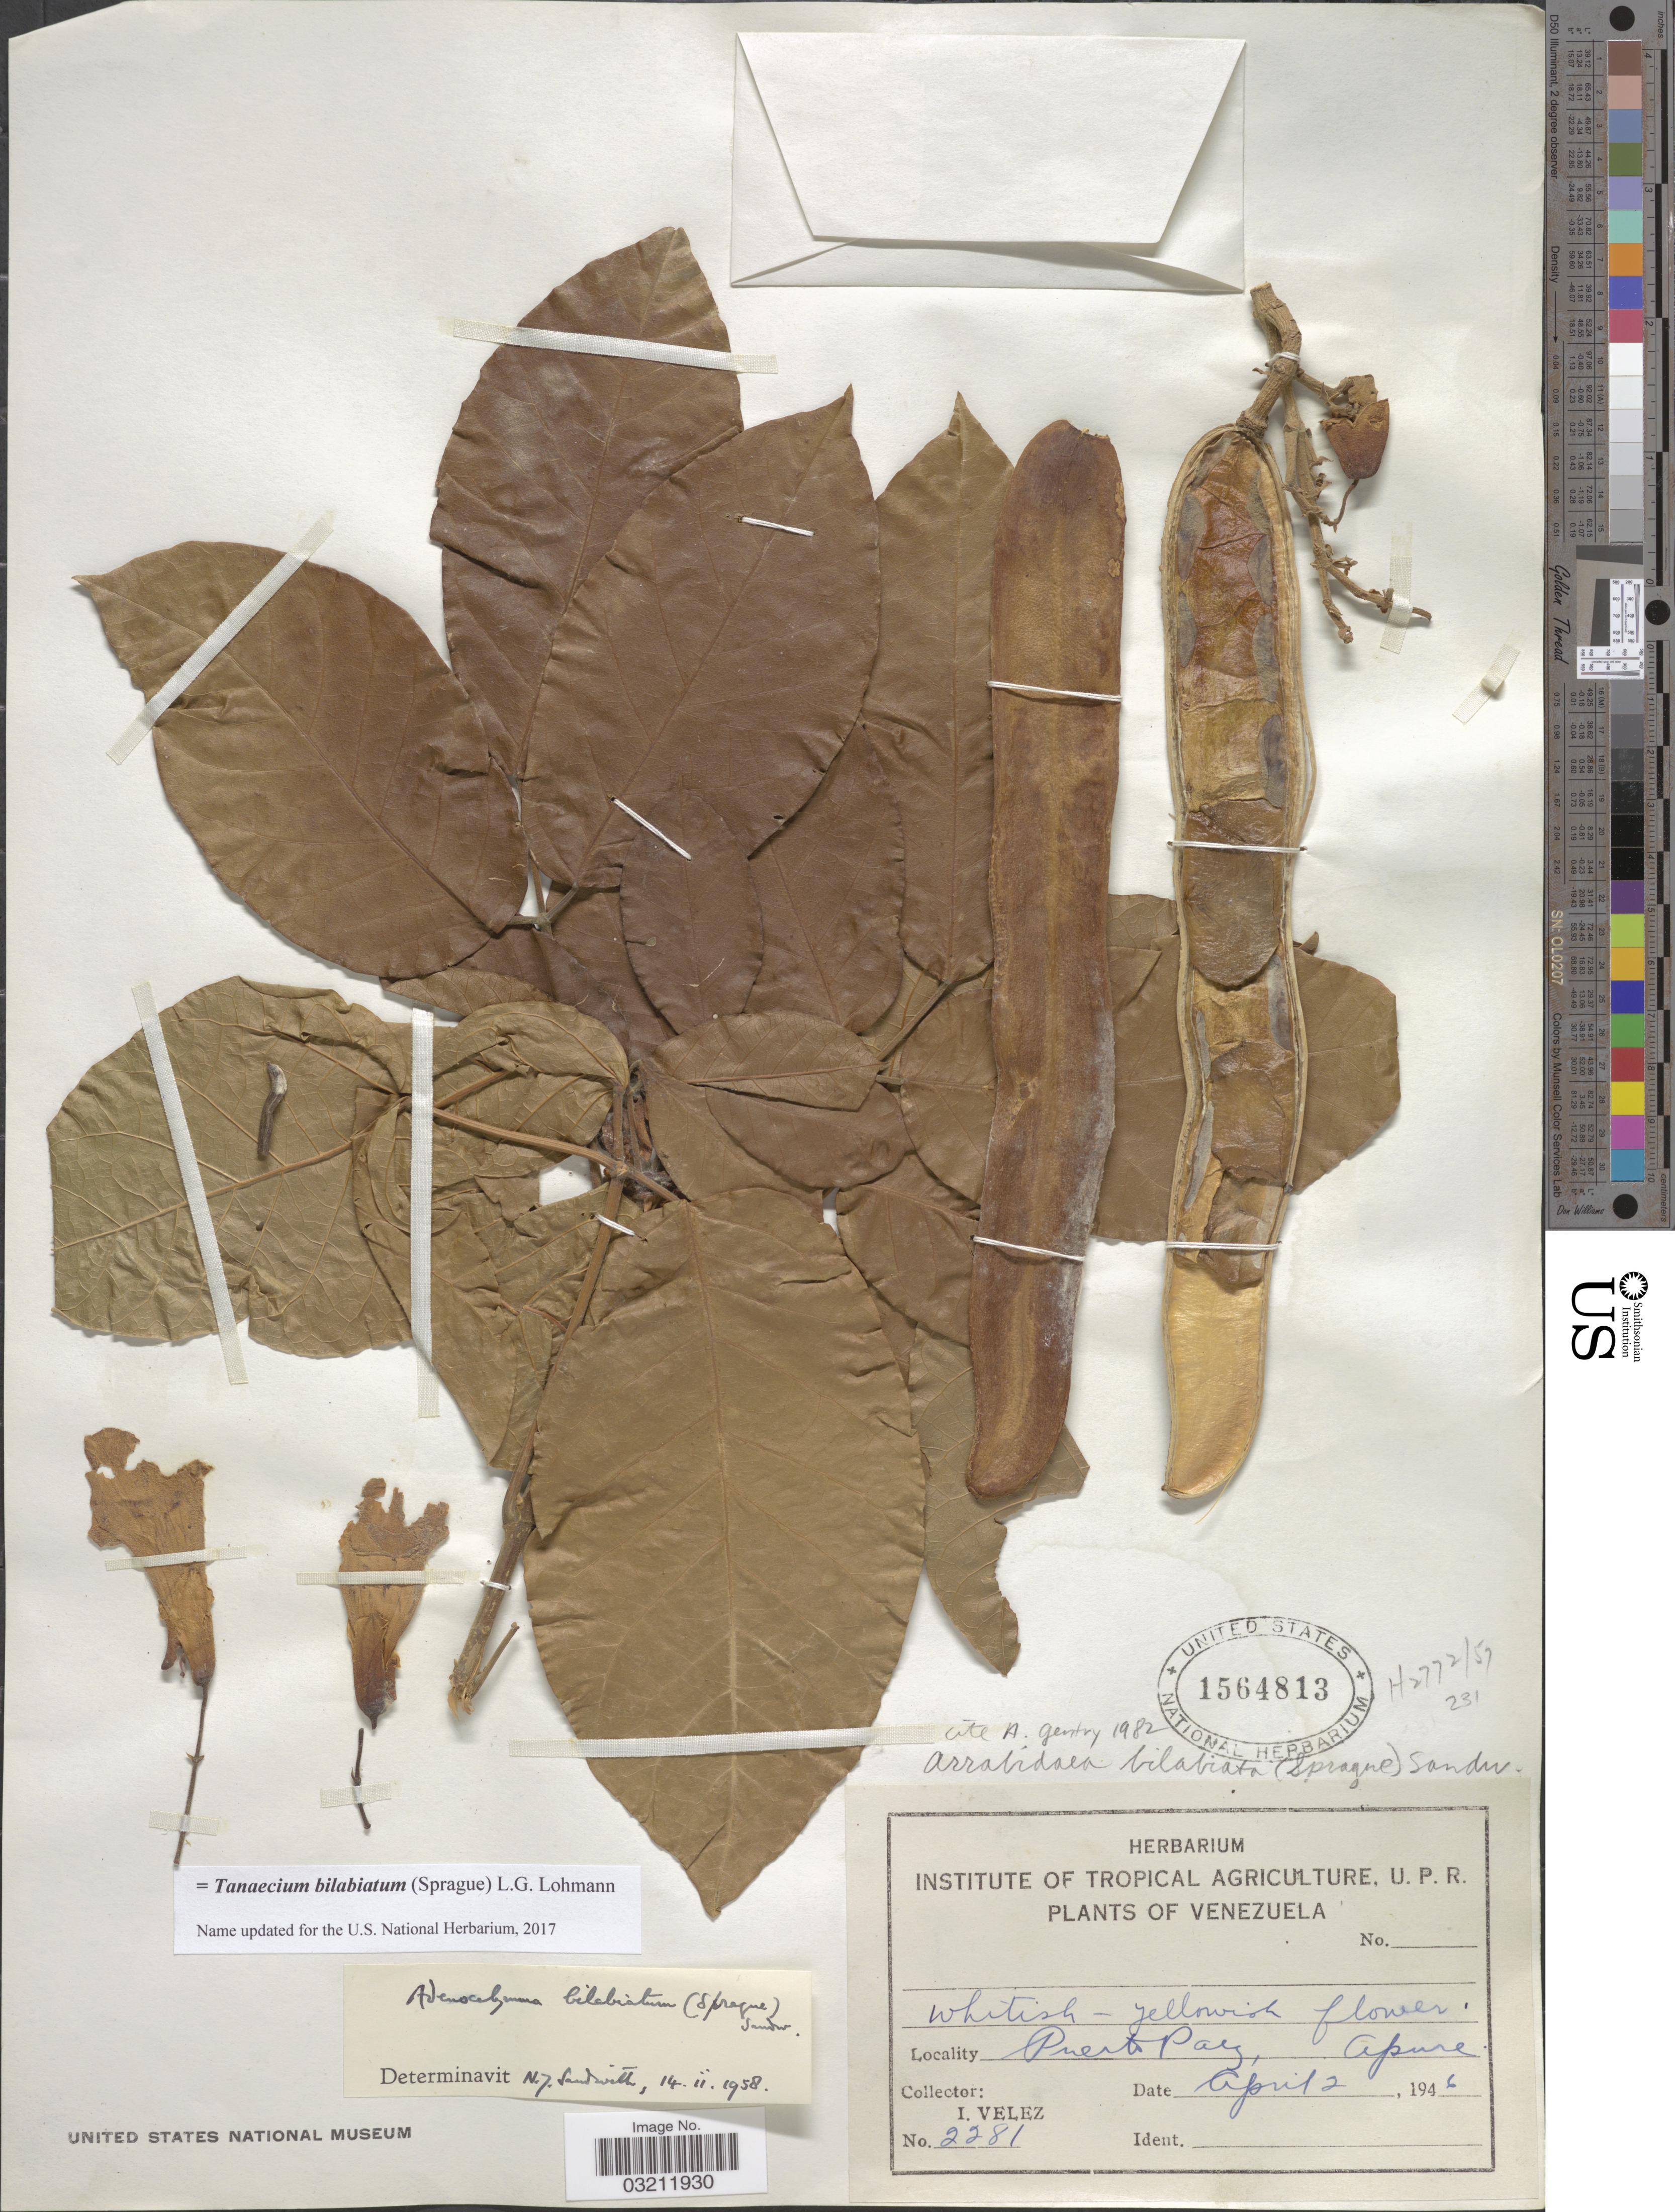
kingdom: Plantae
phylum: Tracheophyta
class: Magnoliopsida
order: Lamiales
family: Bignoniaceae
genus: Tanaecium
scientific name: Tanaecium bilabiatum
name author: (Sprague) L.G. Lohmann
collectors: I. Velez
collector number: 2281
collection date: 1946-04-02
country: Venezuela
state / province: Apure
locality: Puerto Paez.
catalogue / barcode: US 1564813